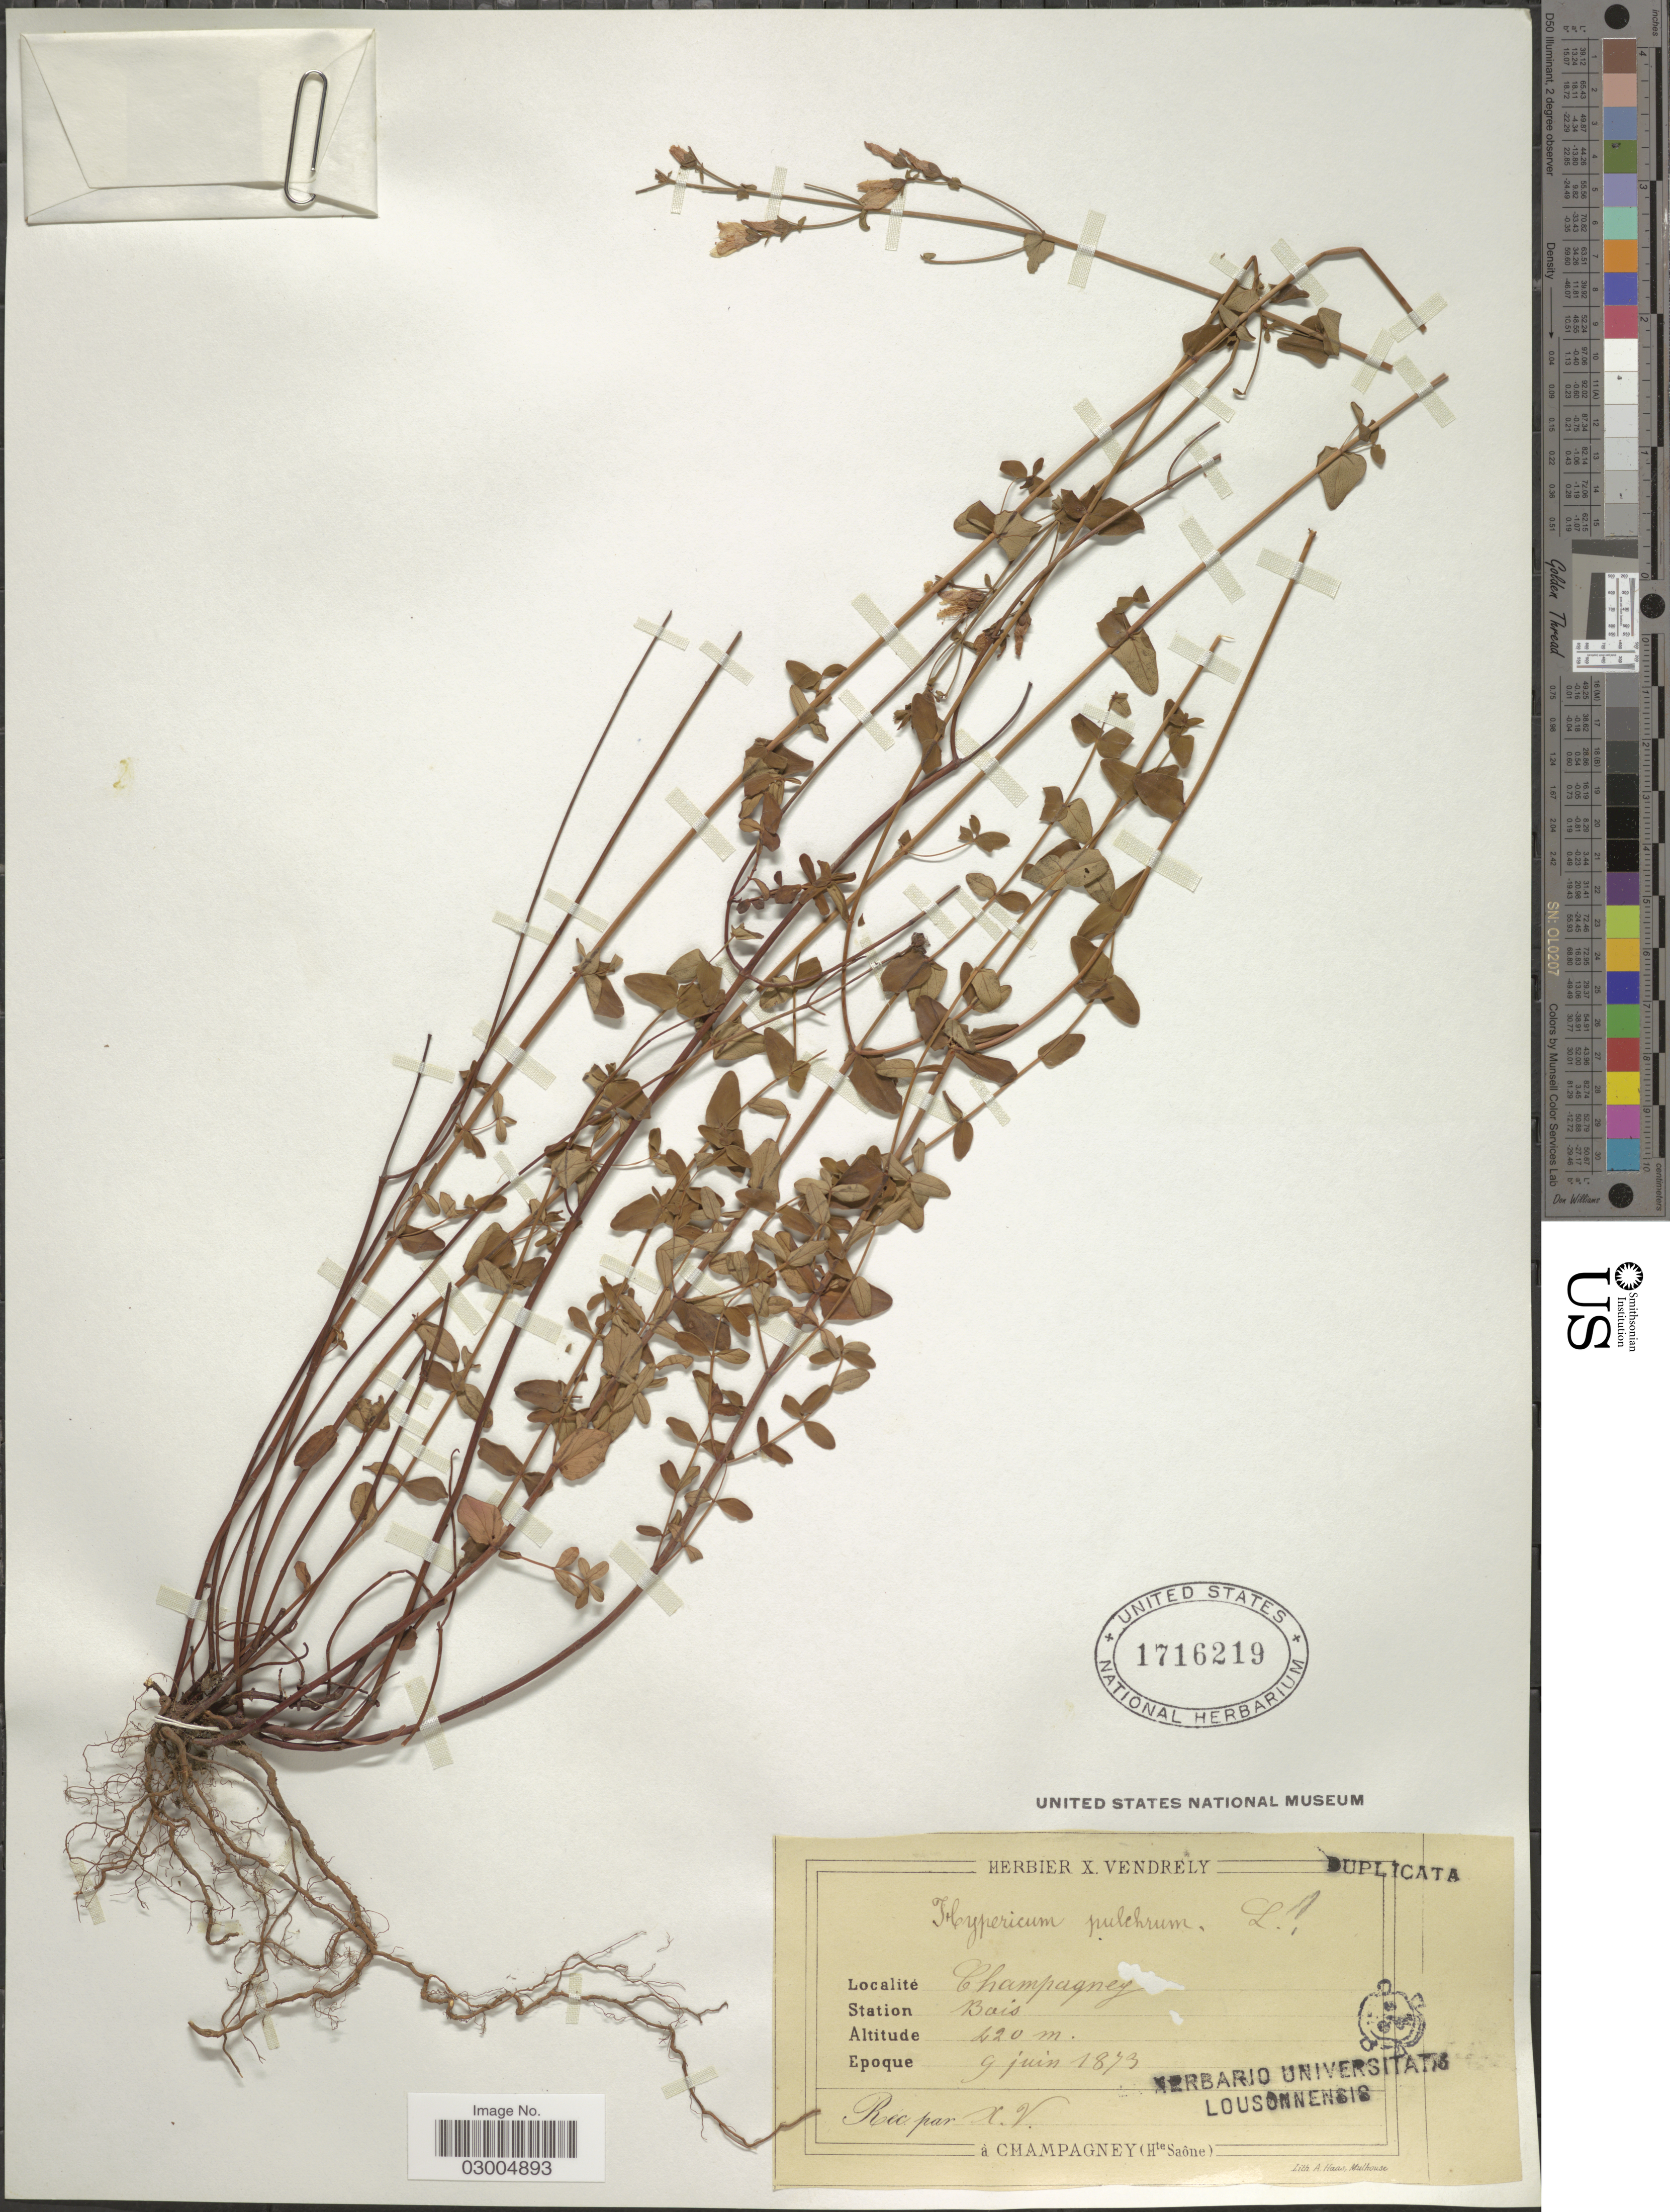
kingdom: Plantae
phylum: Tracheophyta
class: Magnoliopsida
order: Malpighiales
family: Hypericaceae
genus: Hypericum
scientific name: Hypericum pulchrum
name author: L.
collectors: X. Vendrely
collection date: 1873-06-09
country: France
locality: Champagney, Station Bois.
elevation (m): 420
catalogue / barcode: US 1716219